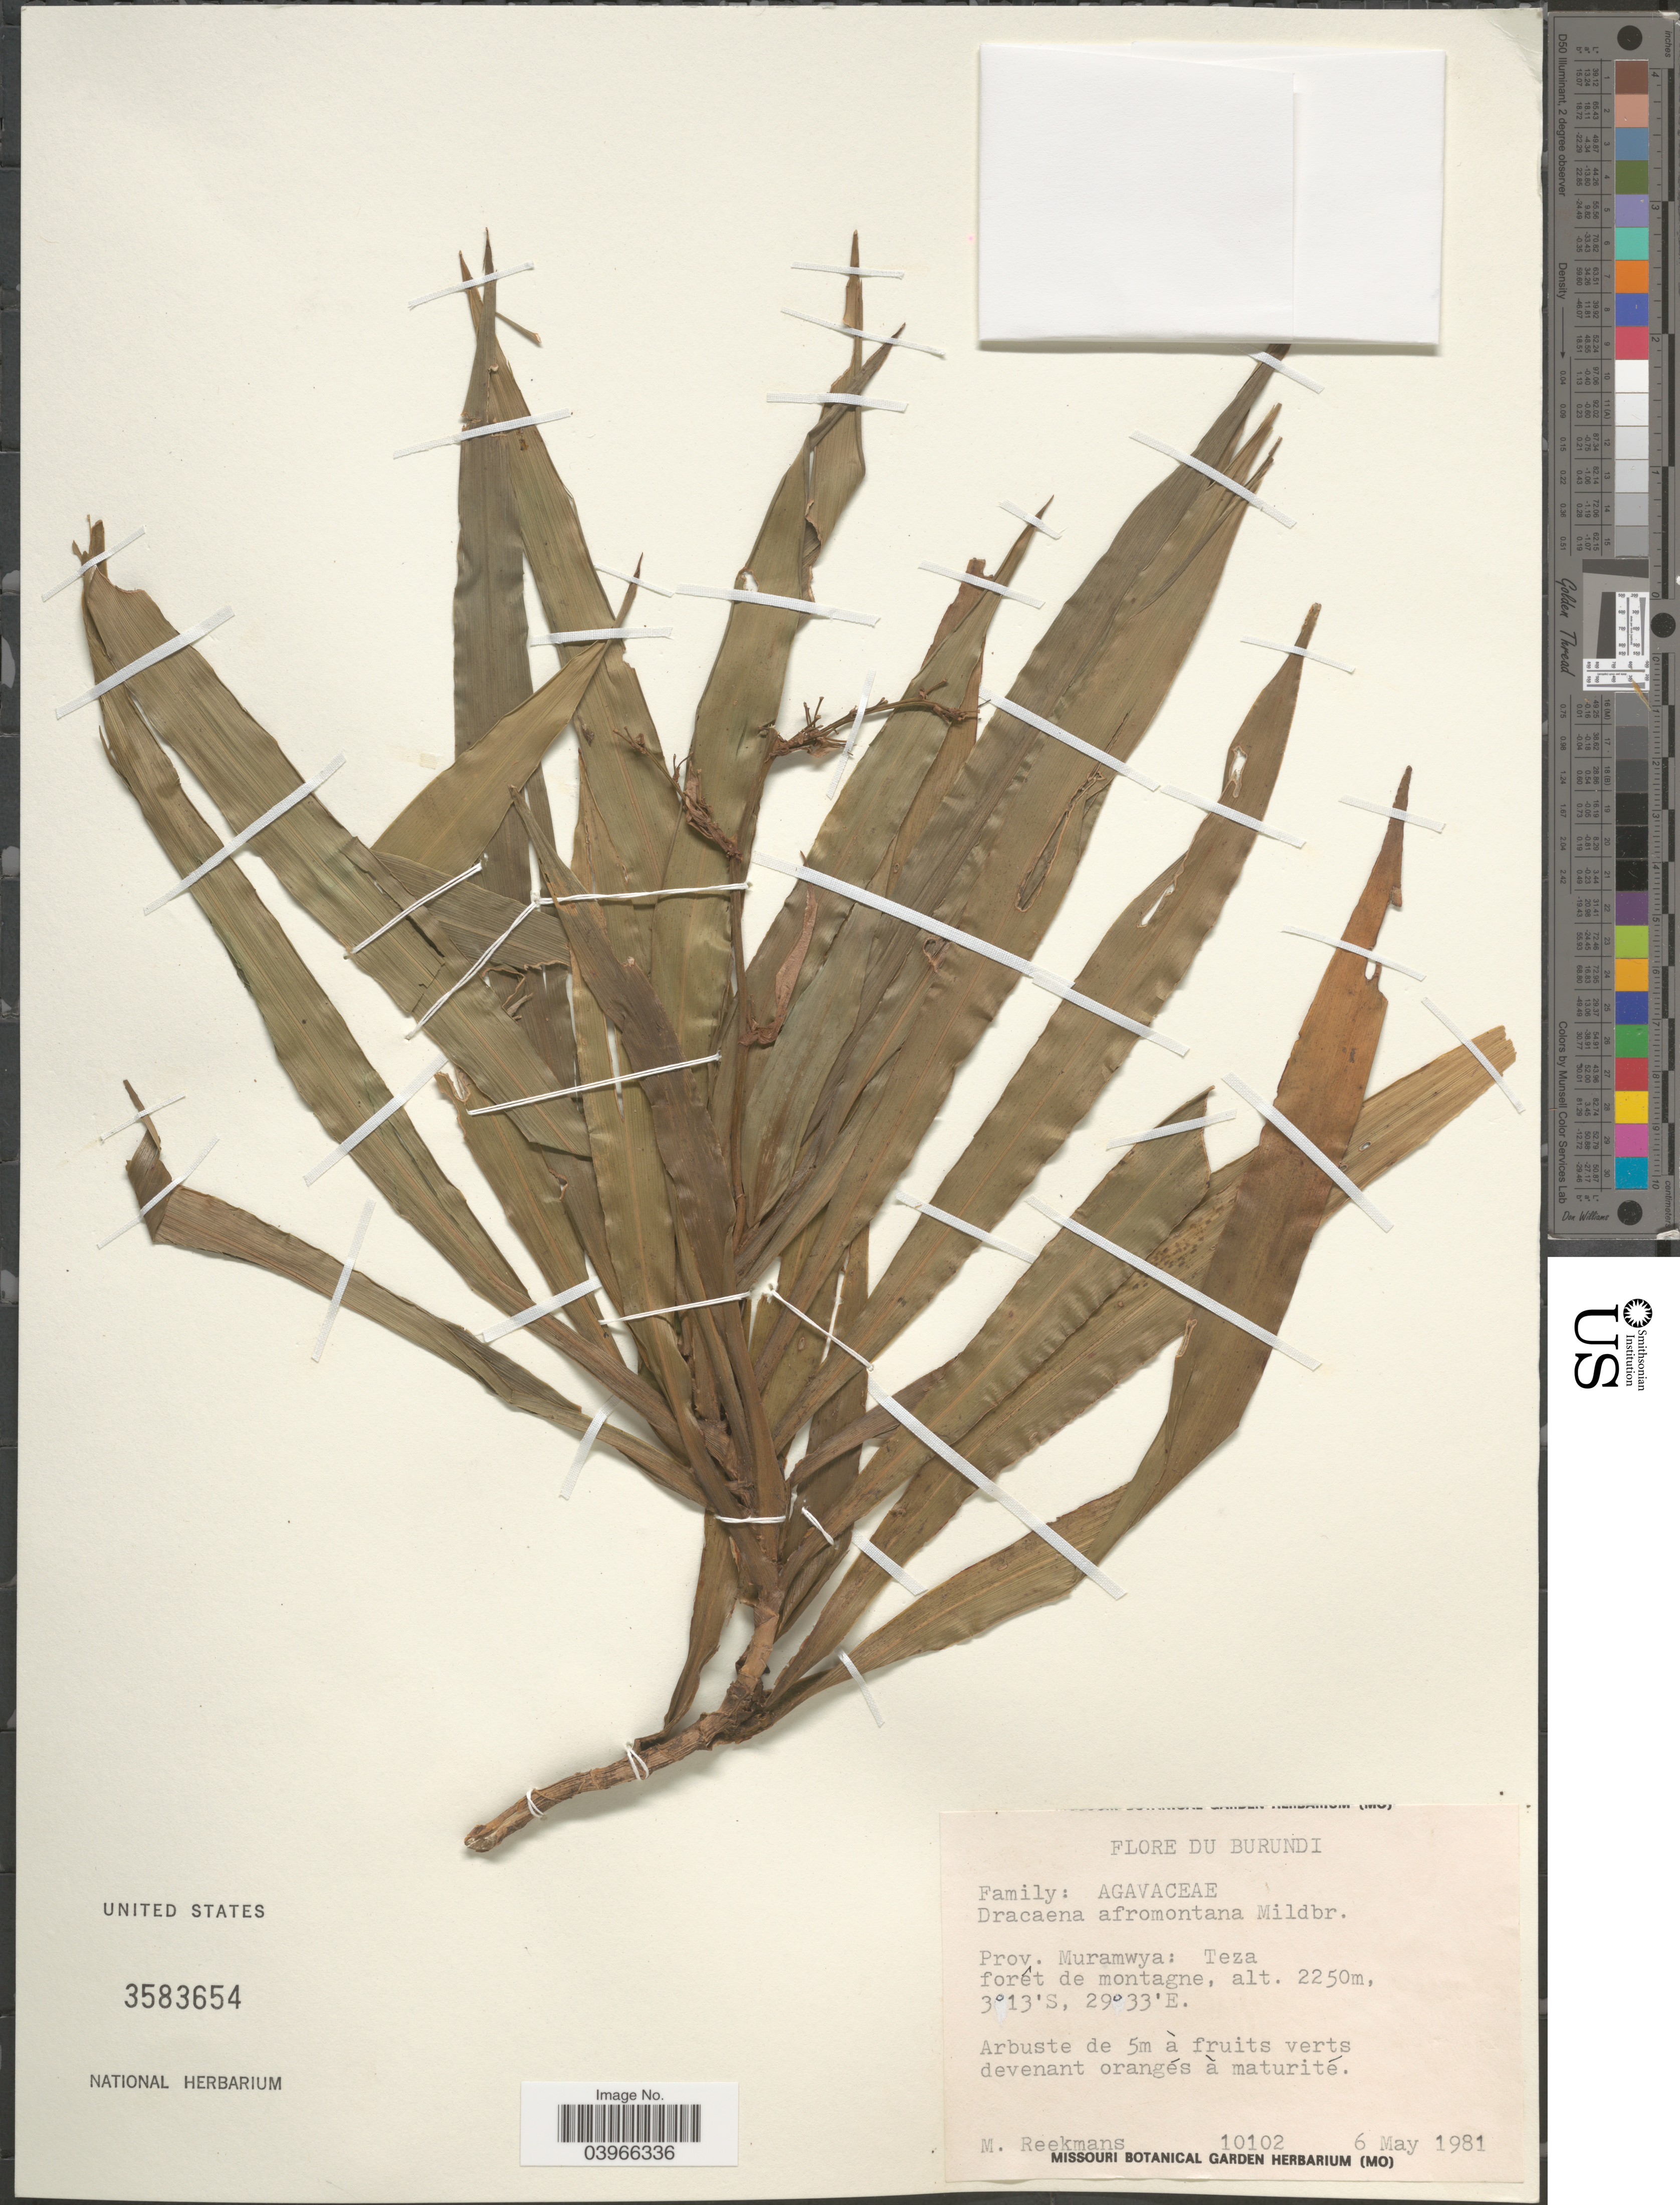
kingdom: Plantae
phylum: Tracheophyta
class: Liliopsida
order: Asparagales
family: Asparagaceae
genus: Dracaena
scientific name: Dracaena afromontana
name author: Mildbr.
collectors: M. Reekmans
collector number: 10102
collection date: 1981-05-06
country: Burundi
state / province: Muramvya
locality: Prov. Muramwya: Teza. forêt de montagne.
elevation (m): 2250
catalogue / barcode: US 3583654